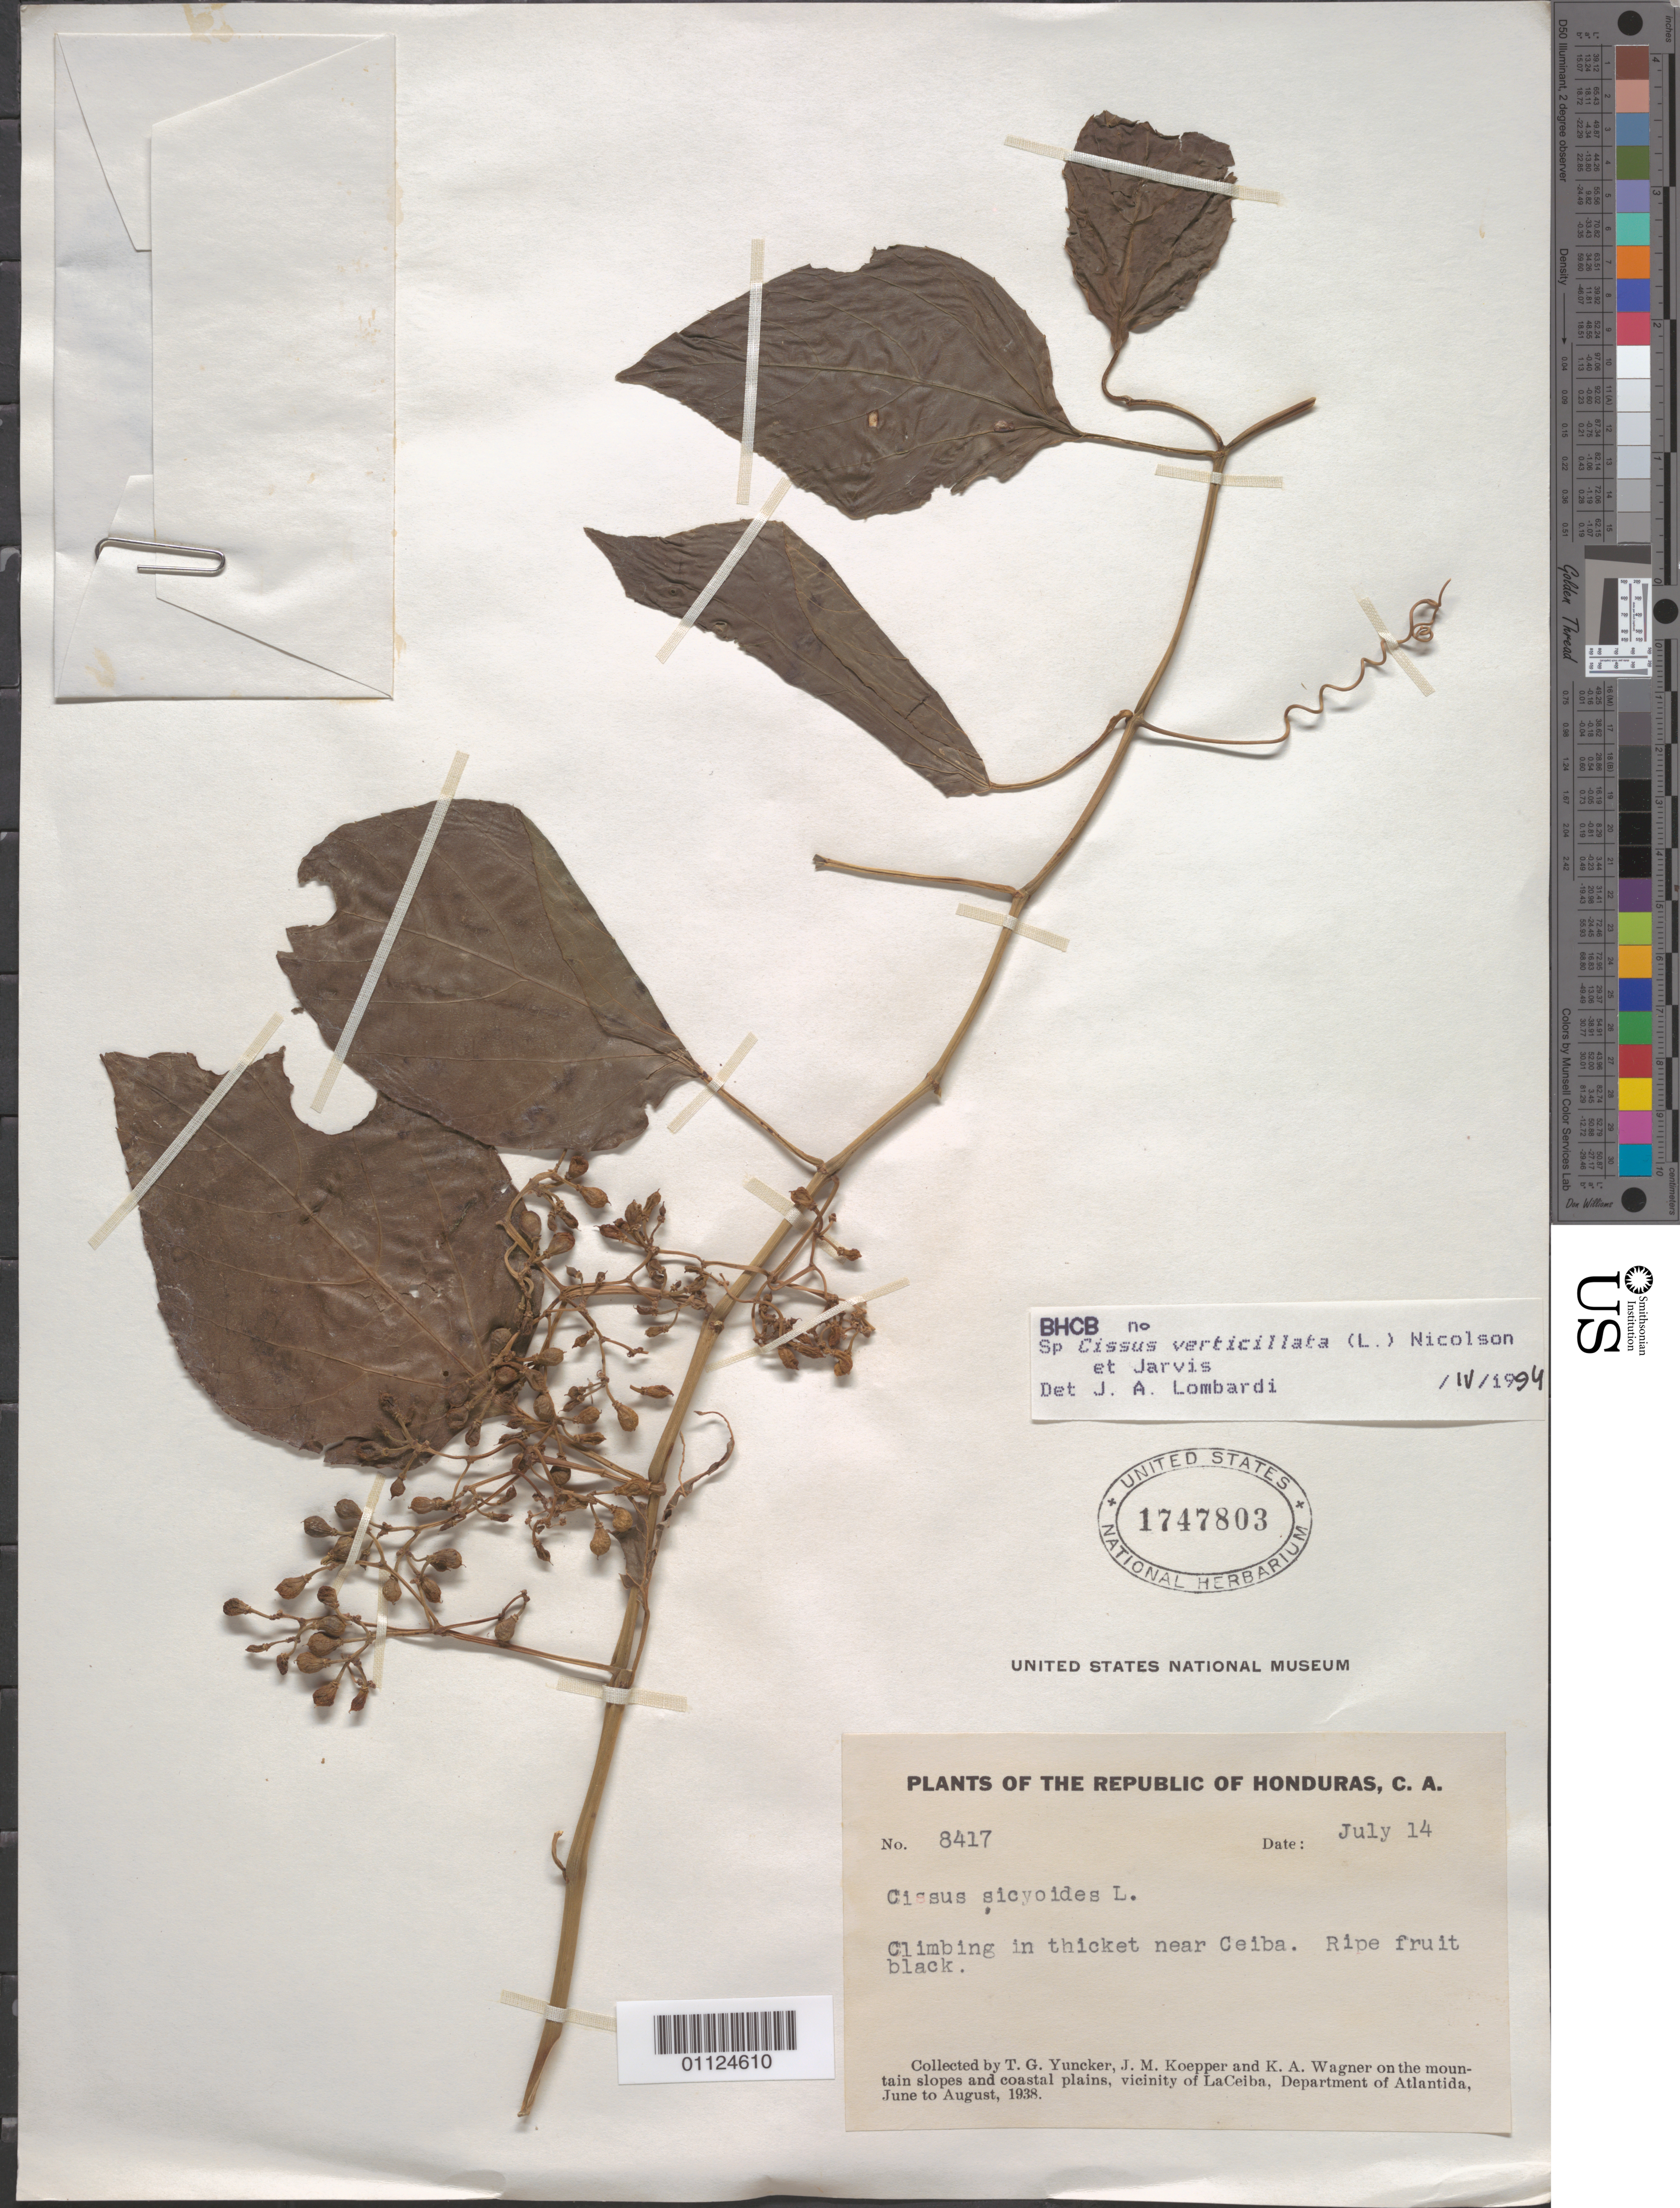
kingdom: Plantae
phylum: Tracheophyta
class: Magnoliopsida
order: Vitales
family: Vitaceae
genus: Cissus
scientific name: Cissus verticillata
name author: (L.) Nicolson & C.E. Jarvis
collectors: T. G. Yuncker, J. M. Koepper & K. A. Wagner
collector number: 8417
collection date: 1938-07-14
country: Honduras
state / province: Atlántida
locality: On the Mt slopes and coastal plains, vicinity of LaCeiba.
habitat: Climbing in thicket.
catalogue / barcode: US 1747803